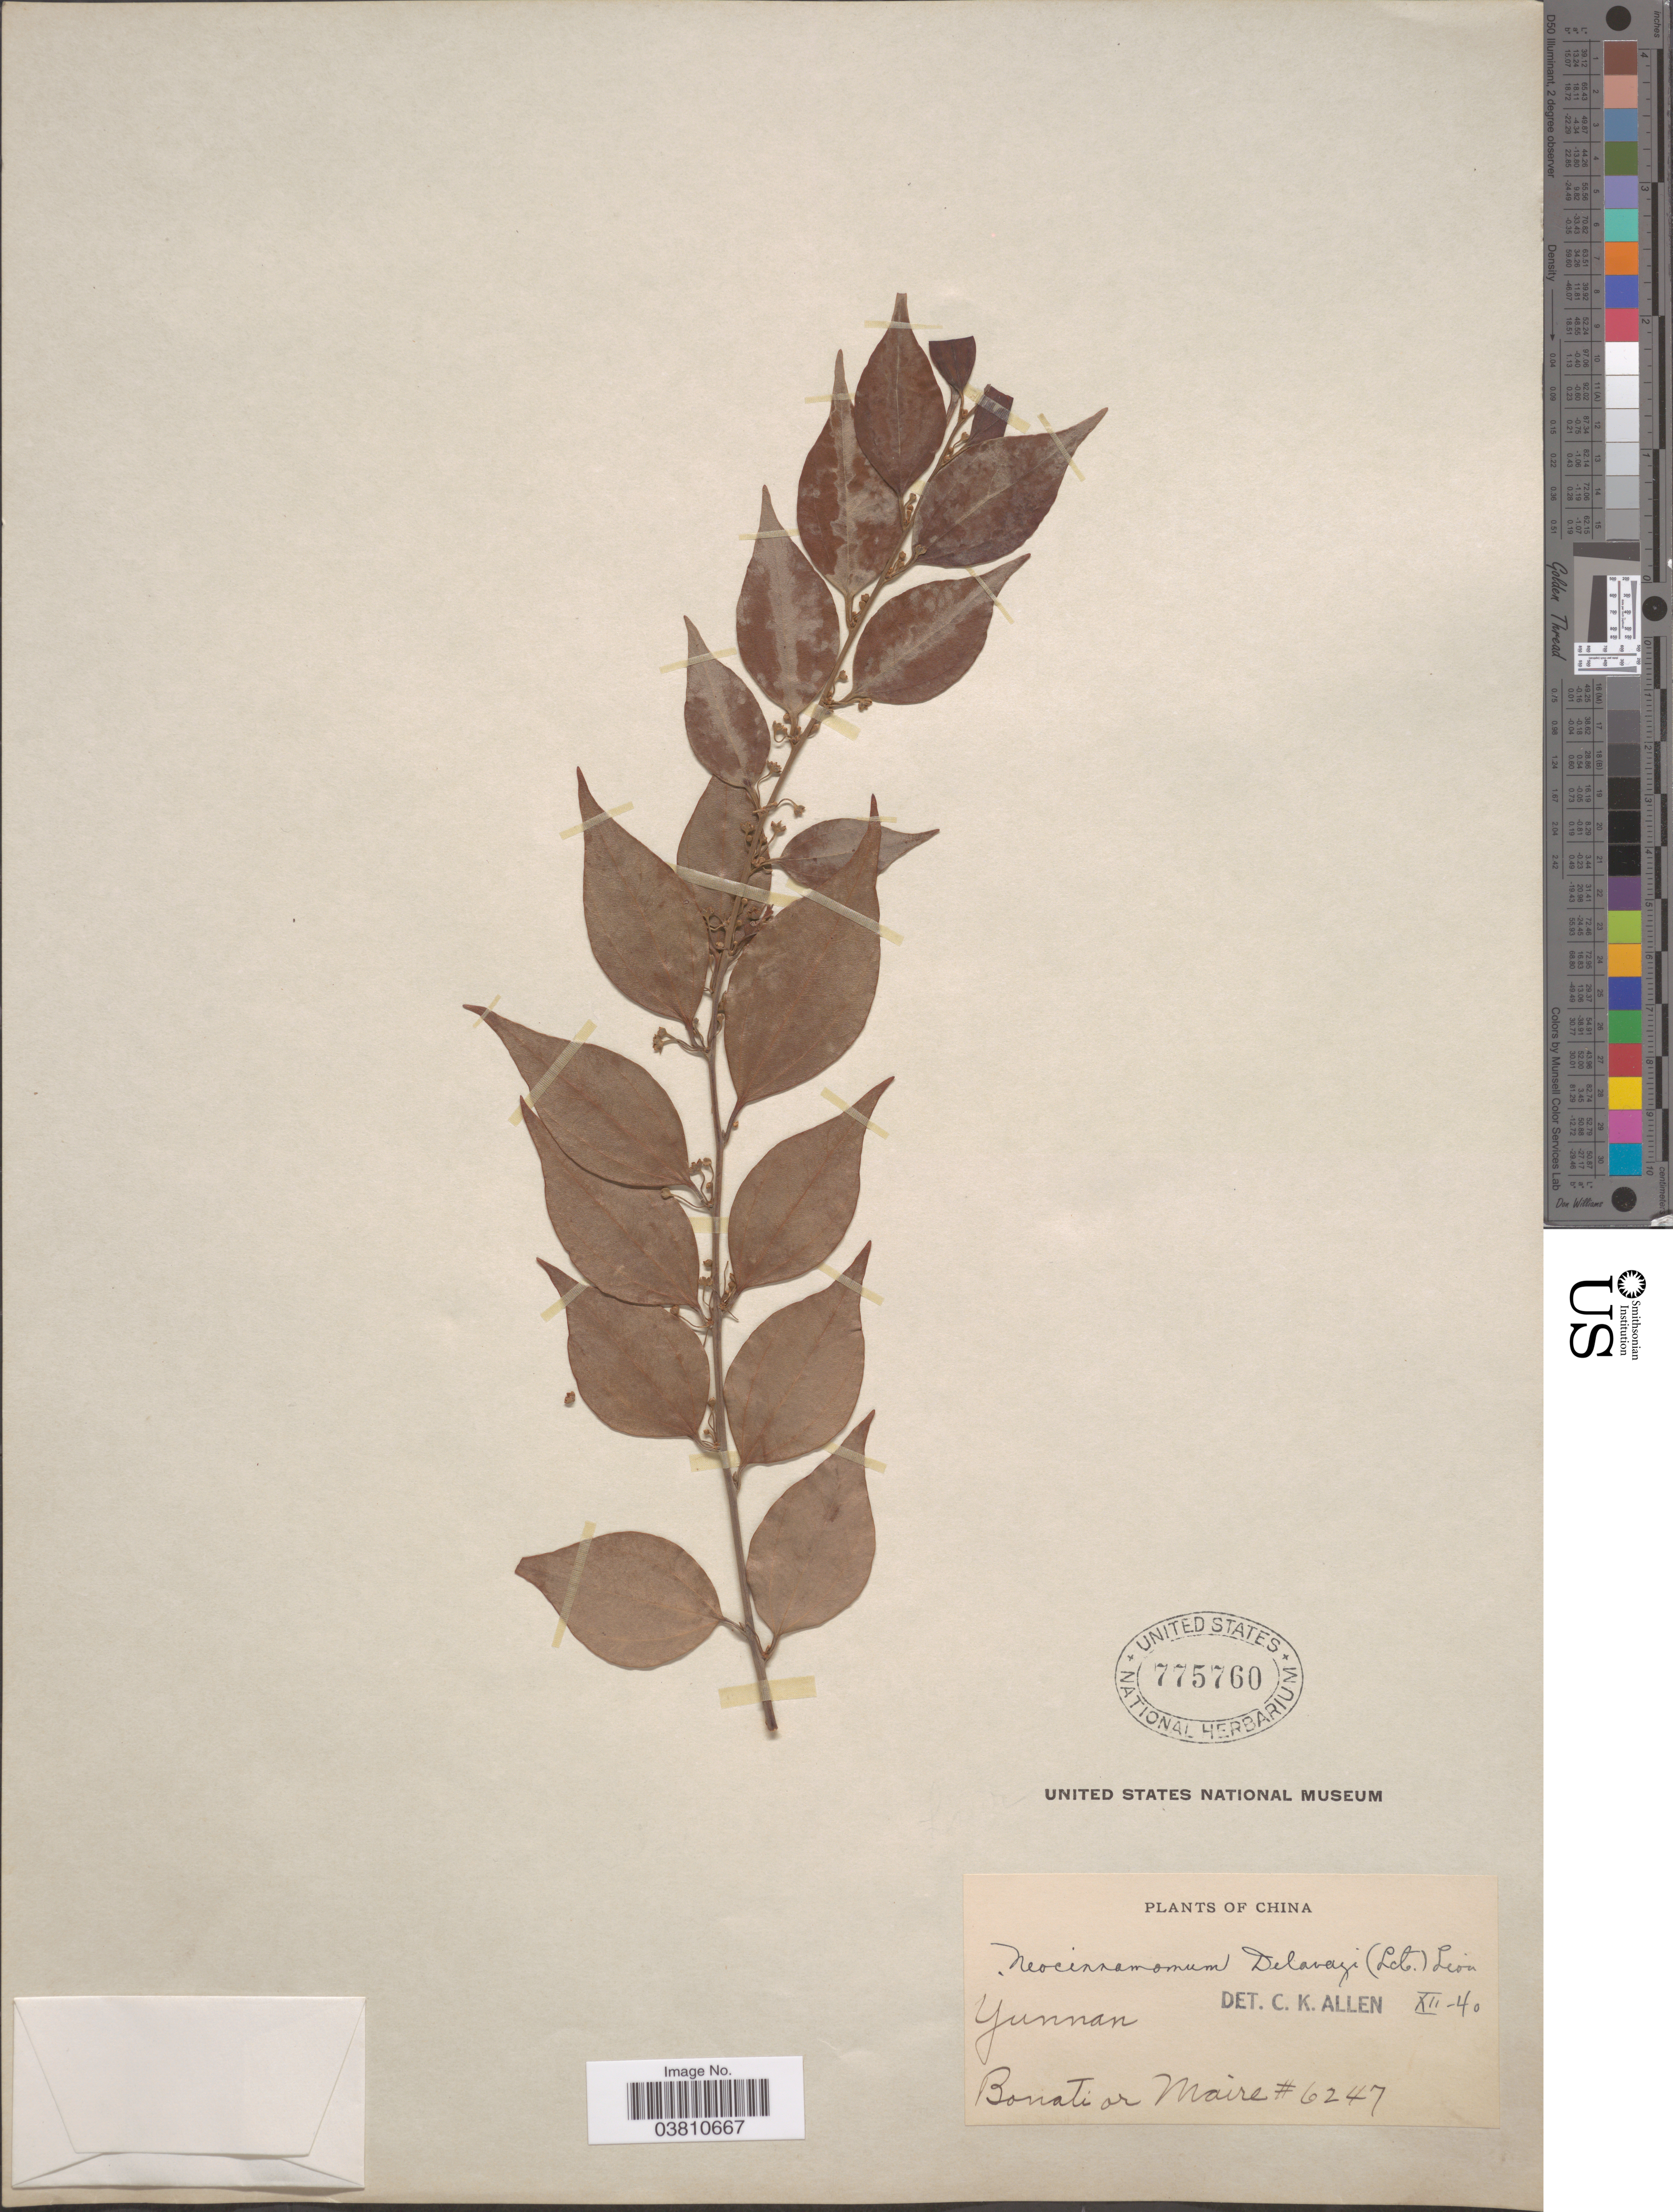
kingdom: Plantae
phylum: Tracheophyta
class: Magnoliopsida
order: Laurales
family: Lauraceae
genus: Neocinnamomum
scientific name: Neocinnamomum delavayi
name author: H. Liu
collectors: -. Bonati & Maire, --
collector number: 6247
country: China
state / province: Yunnan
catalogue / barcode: US 775760